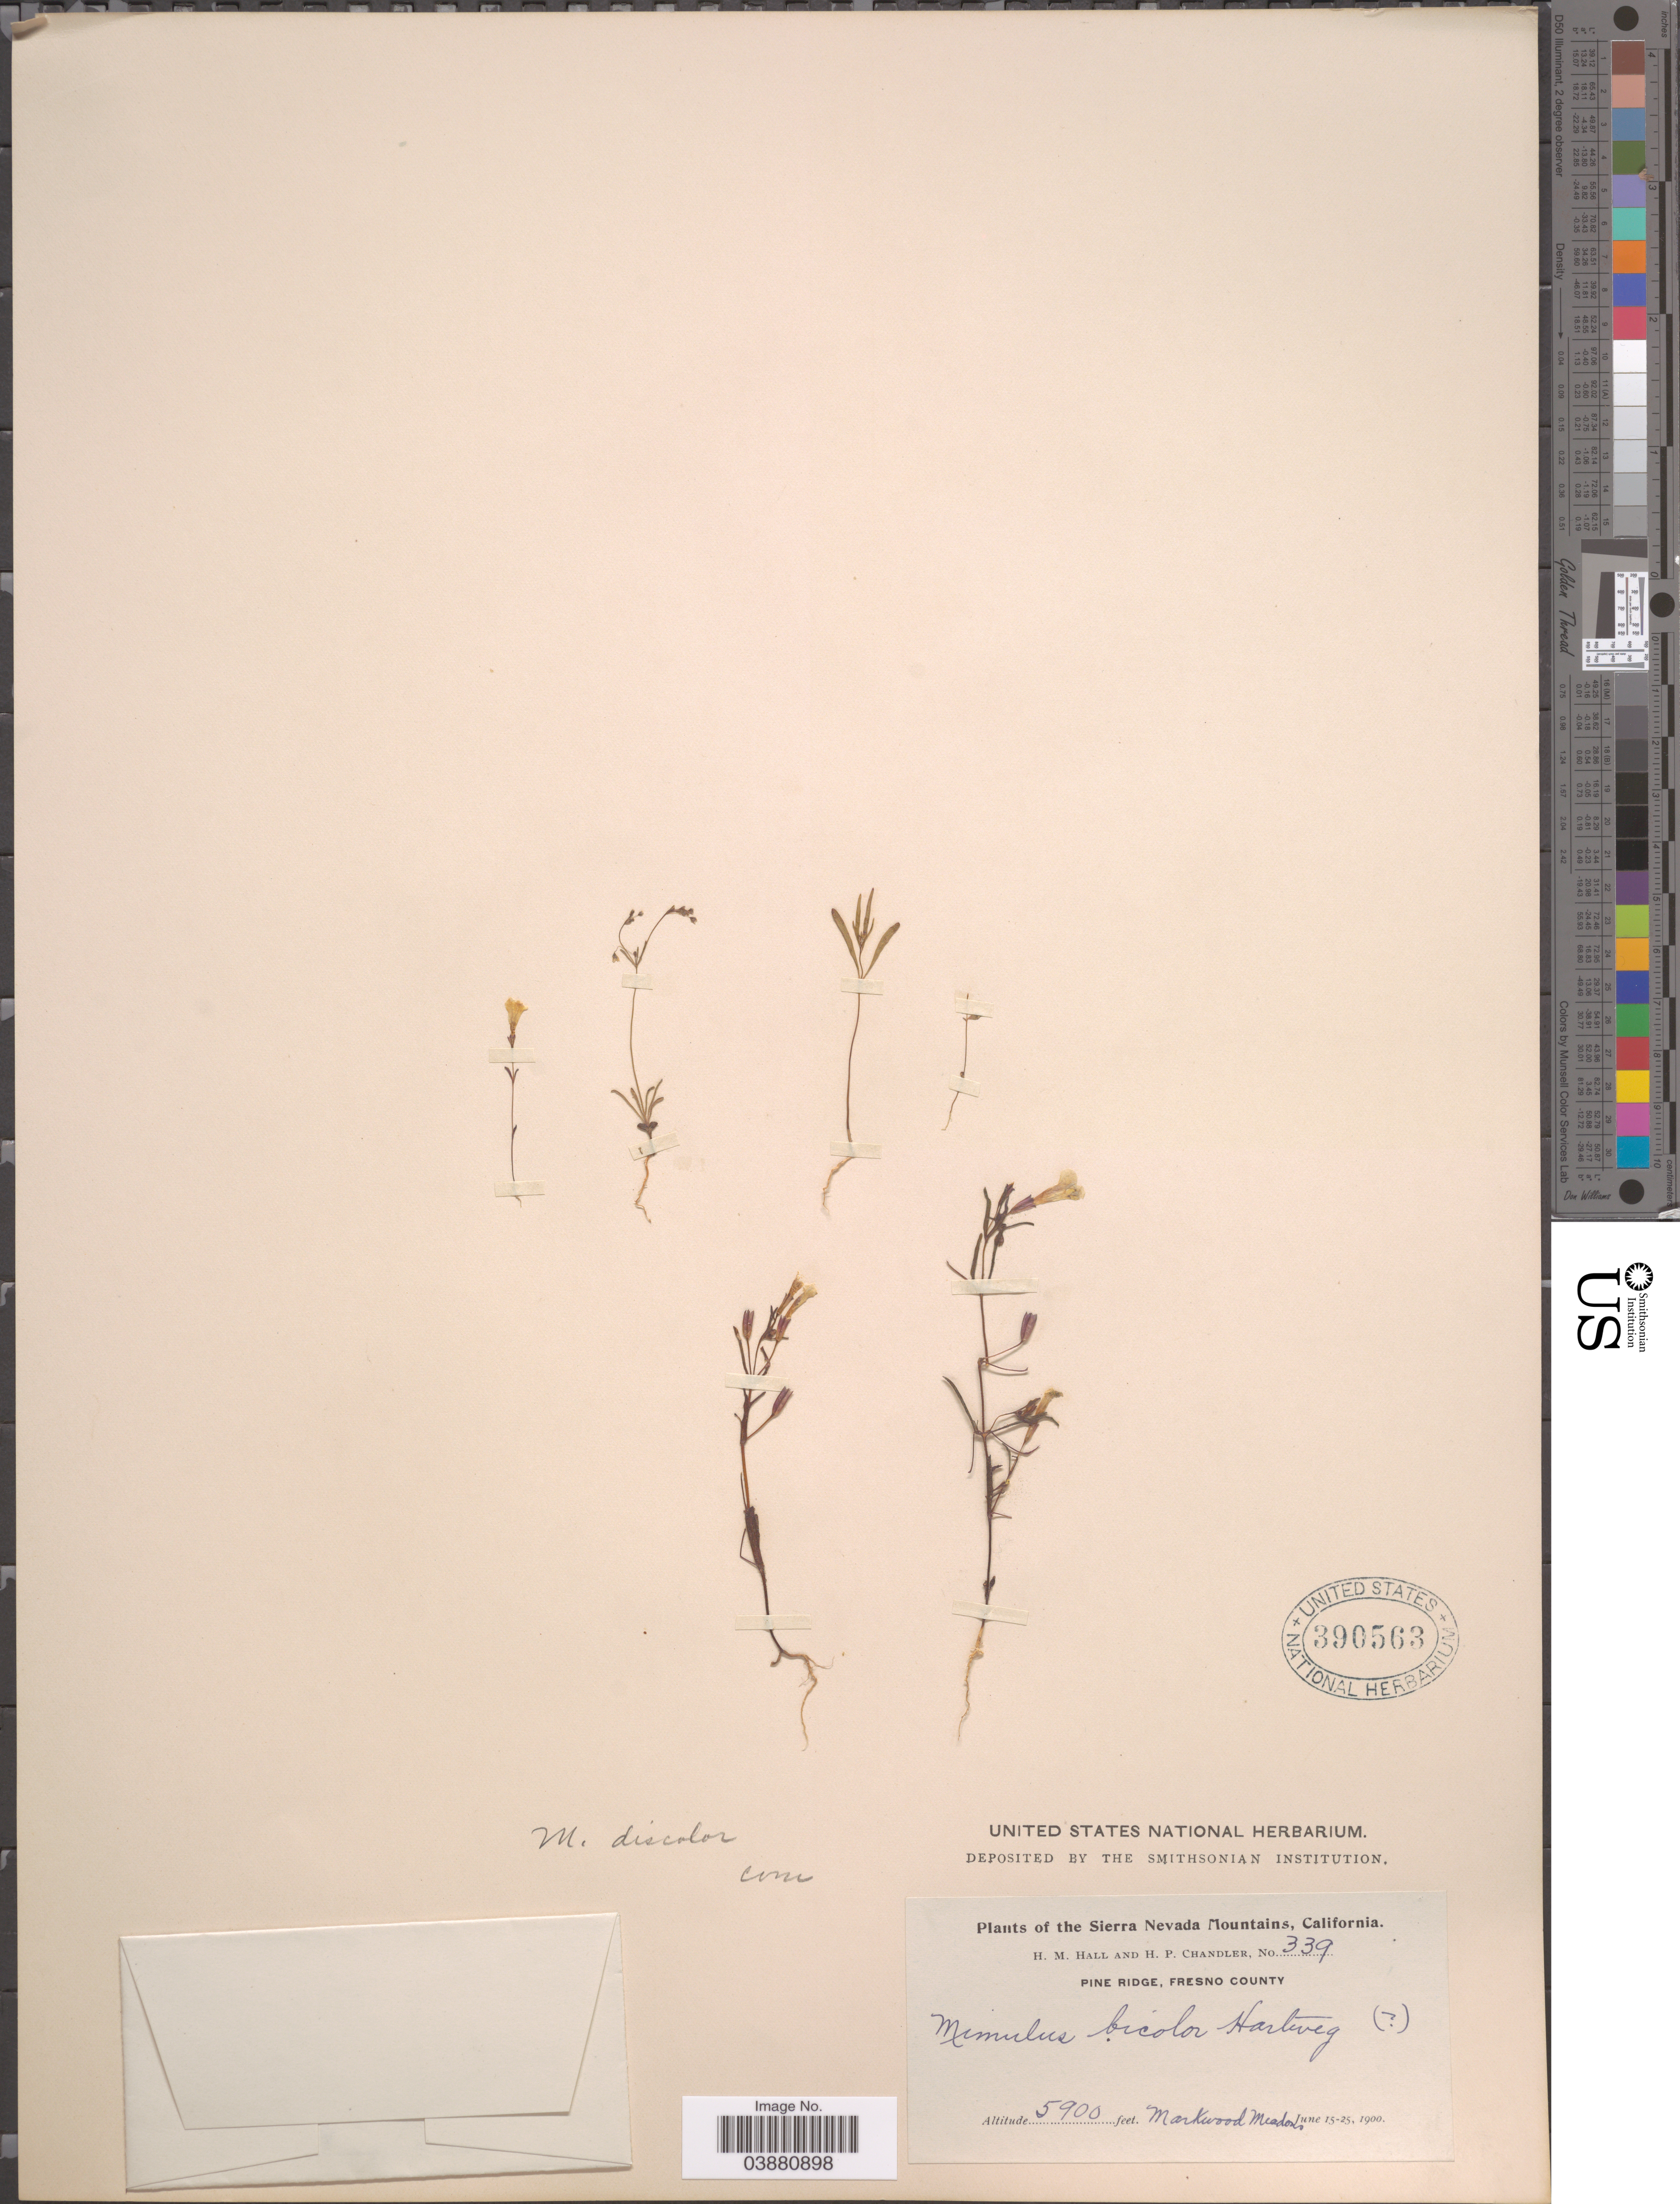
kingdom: Plantae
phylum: Tracheophyta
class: Magnoliopsida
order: Lamiales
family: Phrymaceae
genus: Mimulus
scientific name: Mimulus discolor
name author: A.L. Grant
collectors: H. M. Hall & H. Chandler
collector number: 339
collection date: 1900-06-15/1900-06-25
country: United States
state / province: California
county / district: Fresno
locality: The Sierra Nevada Mountains. Pine ridge, Fresno County. Markwood Meadows.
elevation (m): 1798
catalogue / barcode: US 390563